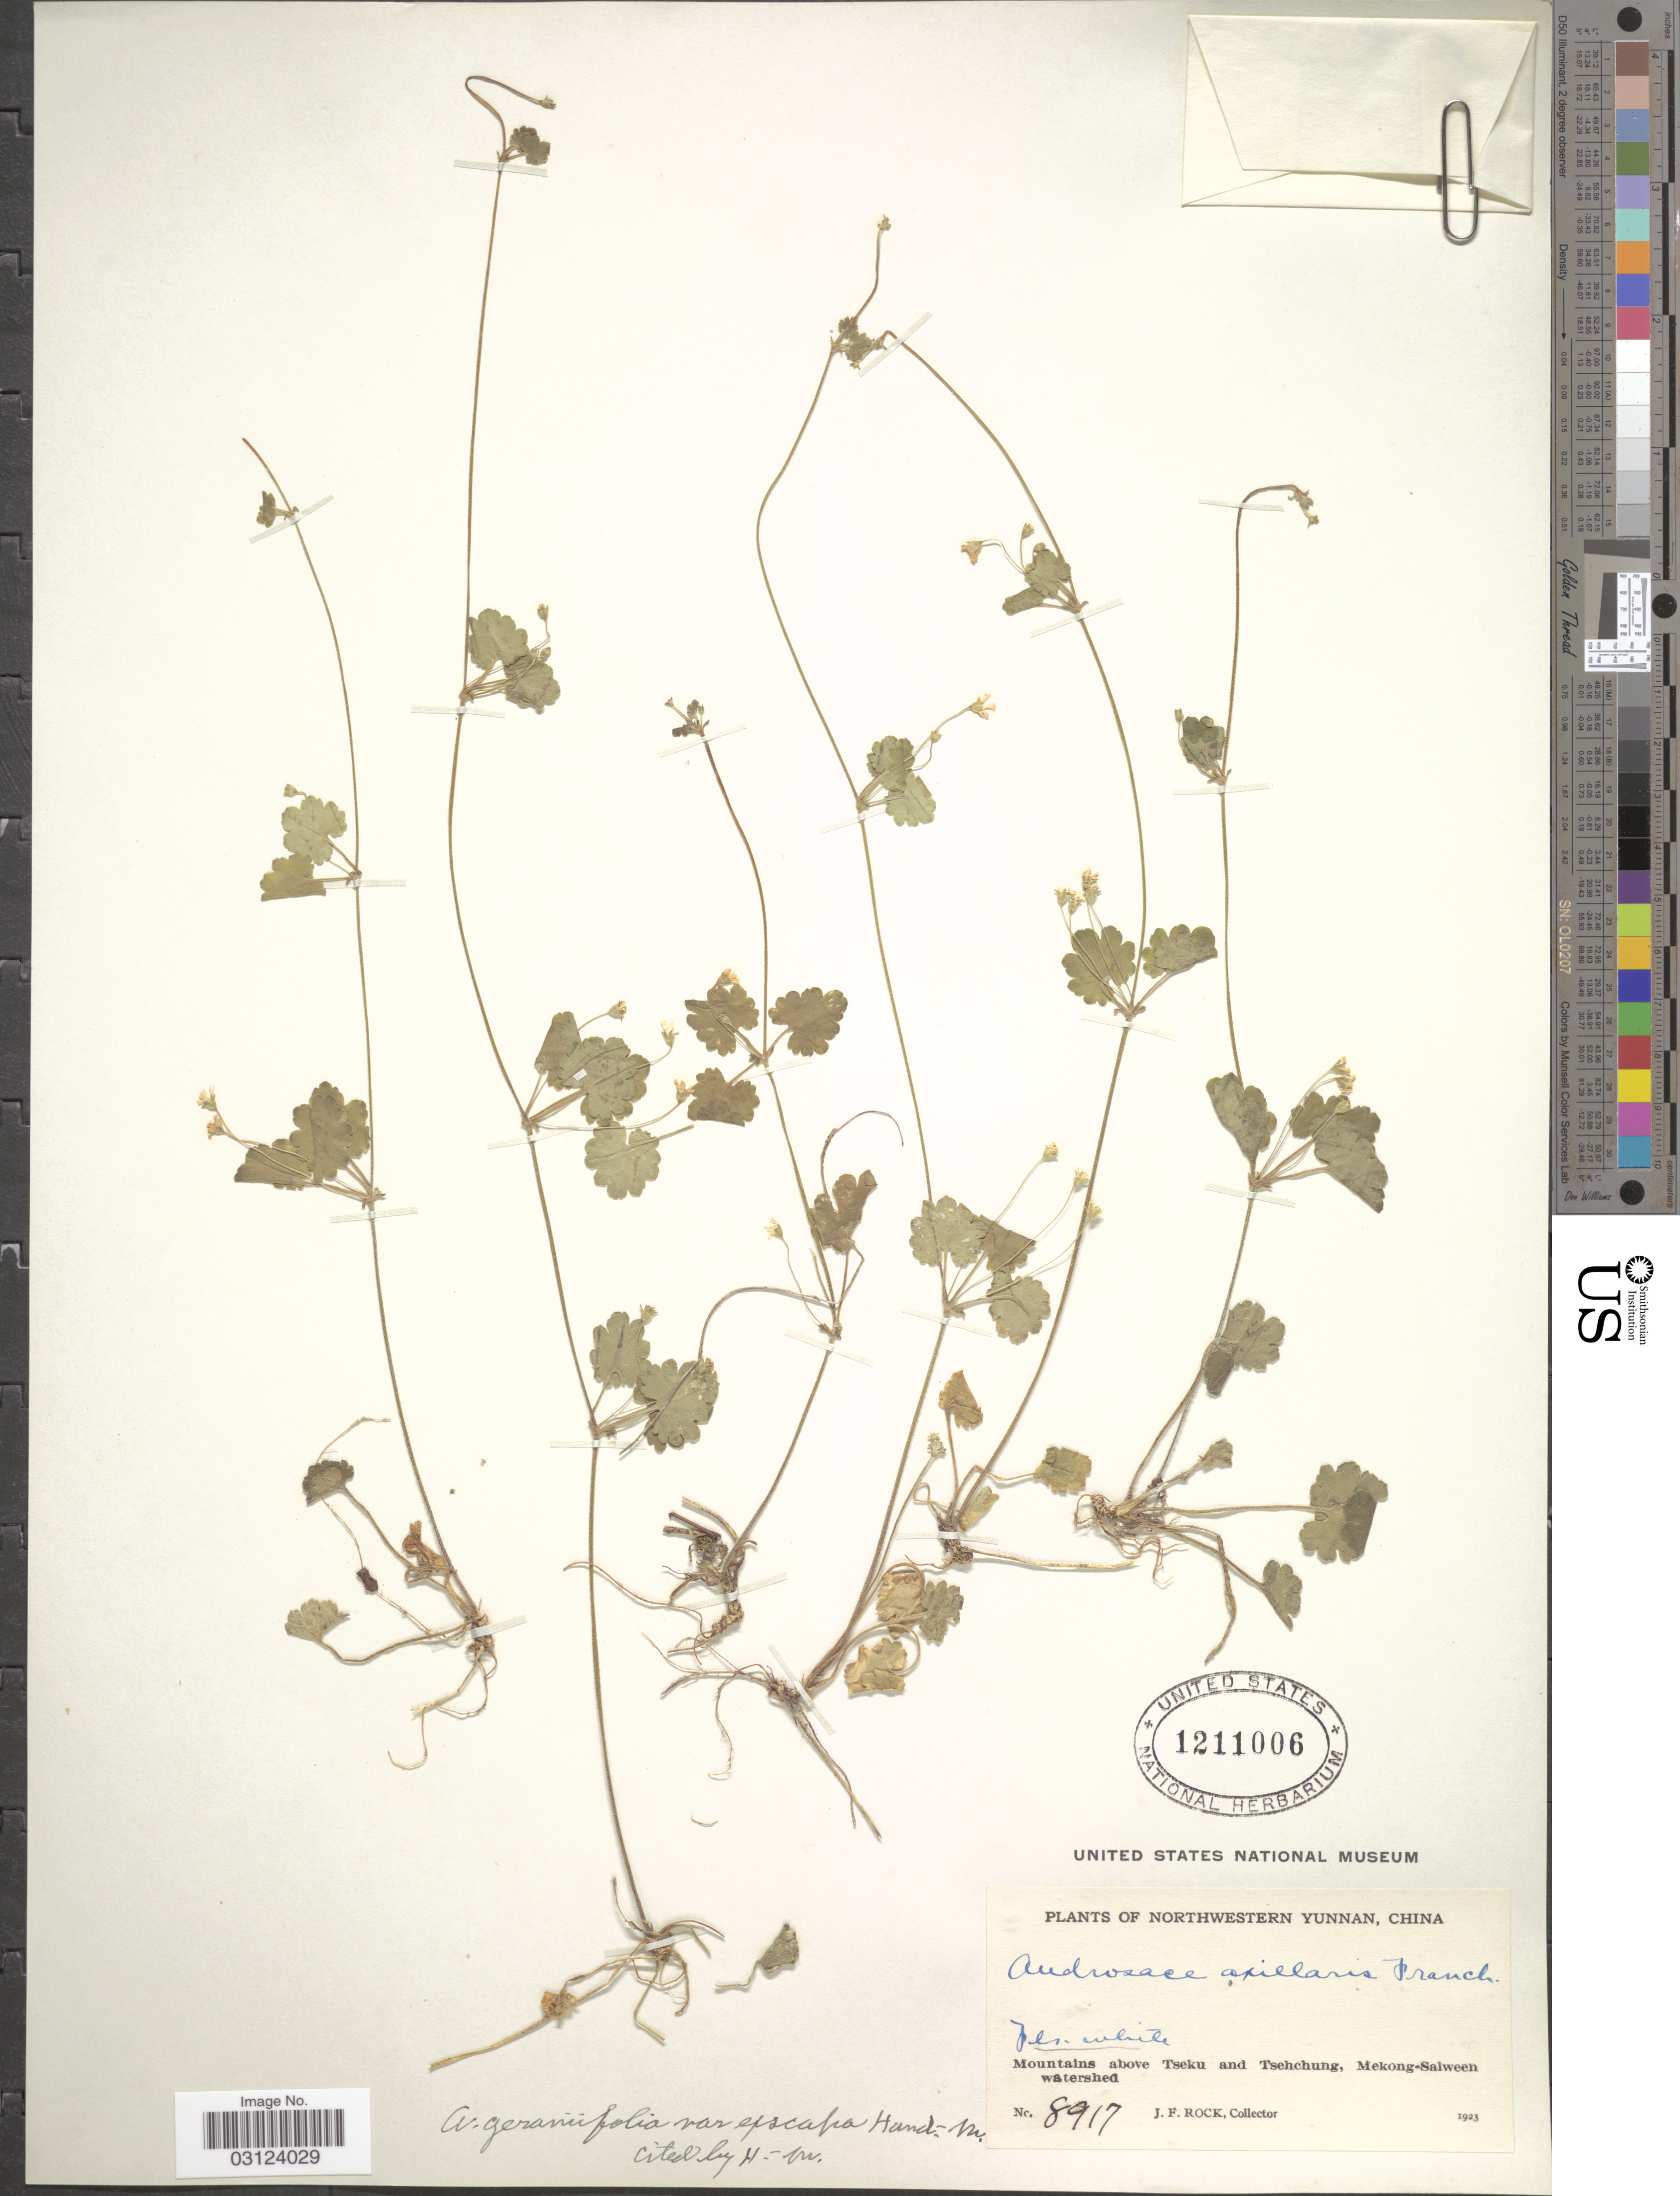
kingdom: Plantae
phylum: Tracheophyta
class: Magnoliopsida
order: Ericales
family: Primulaceae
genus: Androsace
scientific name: Androsace geraniifolia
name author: Watt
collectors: J. Rock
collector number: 8917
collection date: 1923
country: China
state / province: Yunnan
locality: Northwestern Yunnan, China, Mountains above Tseku and Tsehchung, Mekong-Salween watershed.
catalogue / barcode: US 1211006